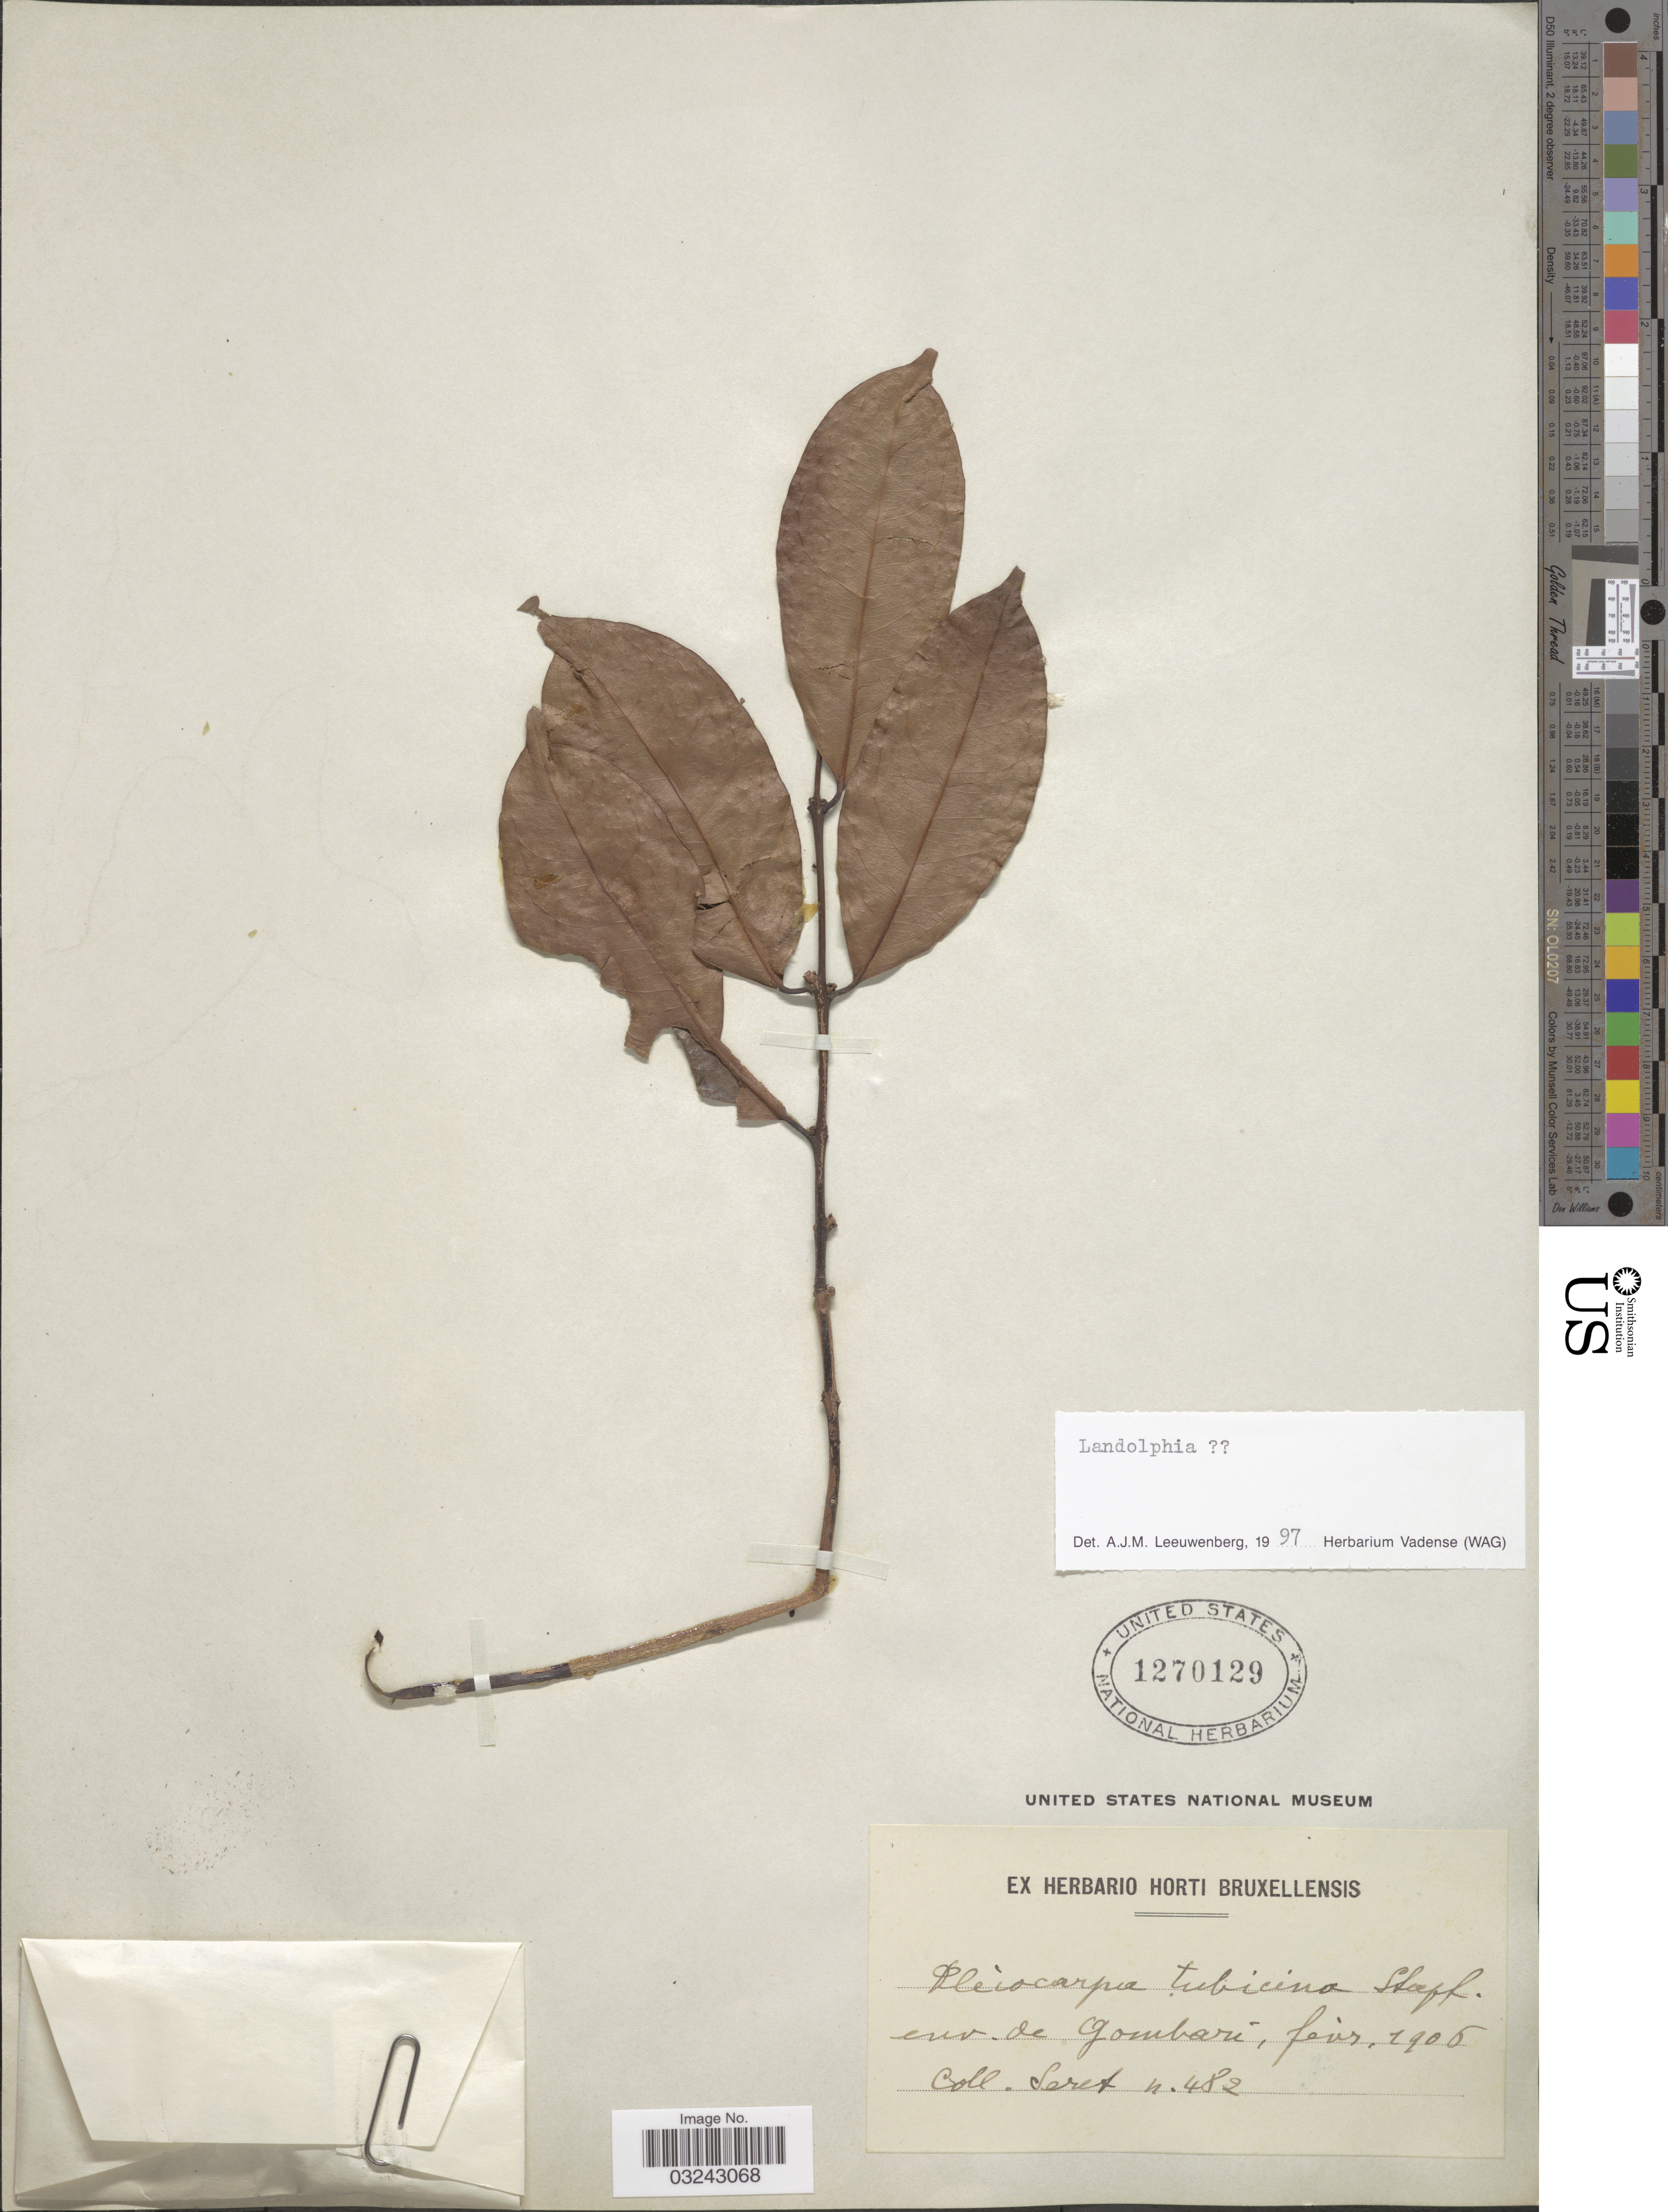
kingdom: Plantae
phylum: Tracheophyta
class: Magnoliopsida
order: Gentianales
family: Apocynaceae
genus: Landolphia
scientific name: Landolphia sp.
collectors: Seret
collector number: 482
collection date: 1905-02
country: Congo, Democratic Republic of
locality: Env. de Gombari.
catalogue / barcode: US 1270129